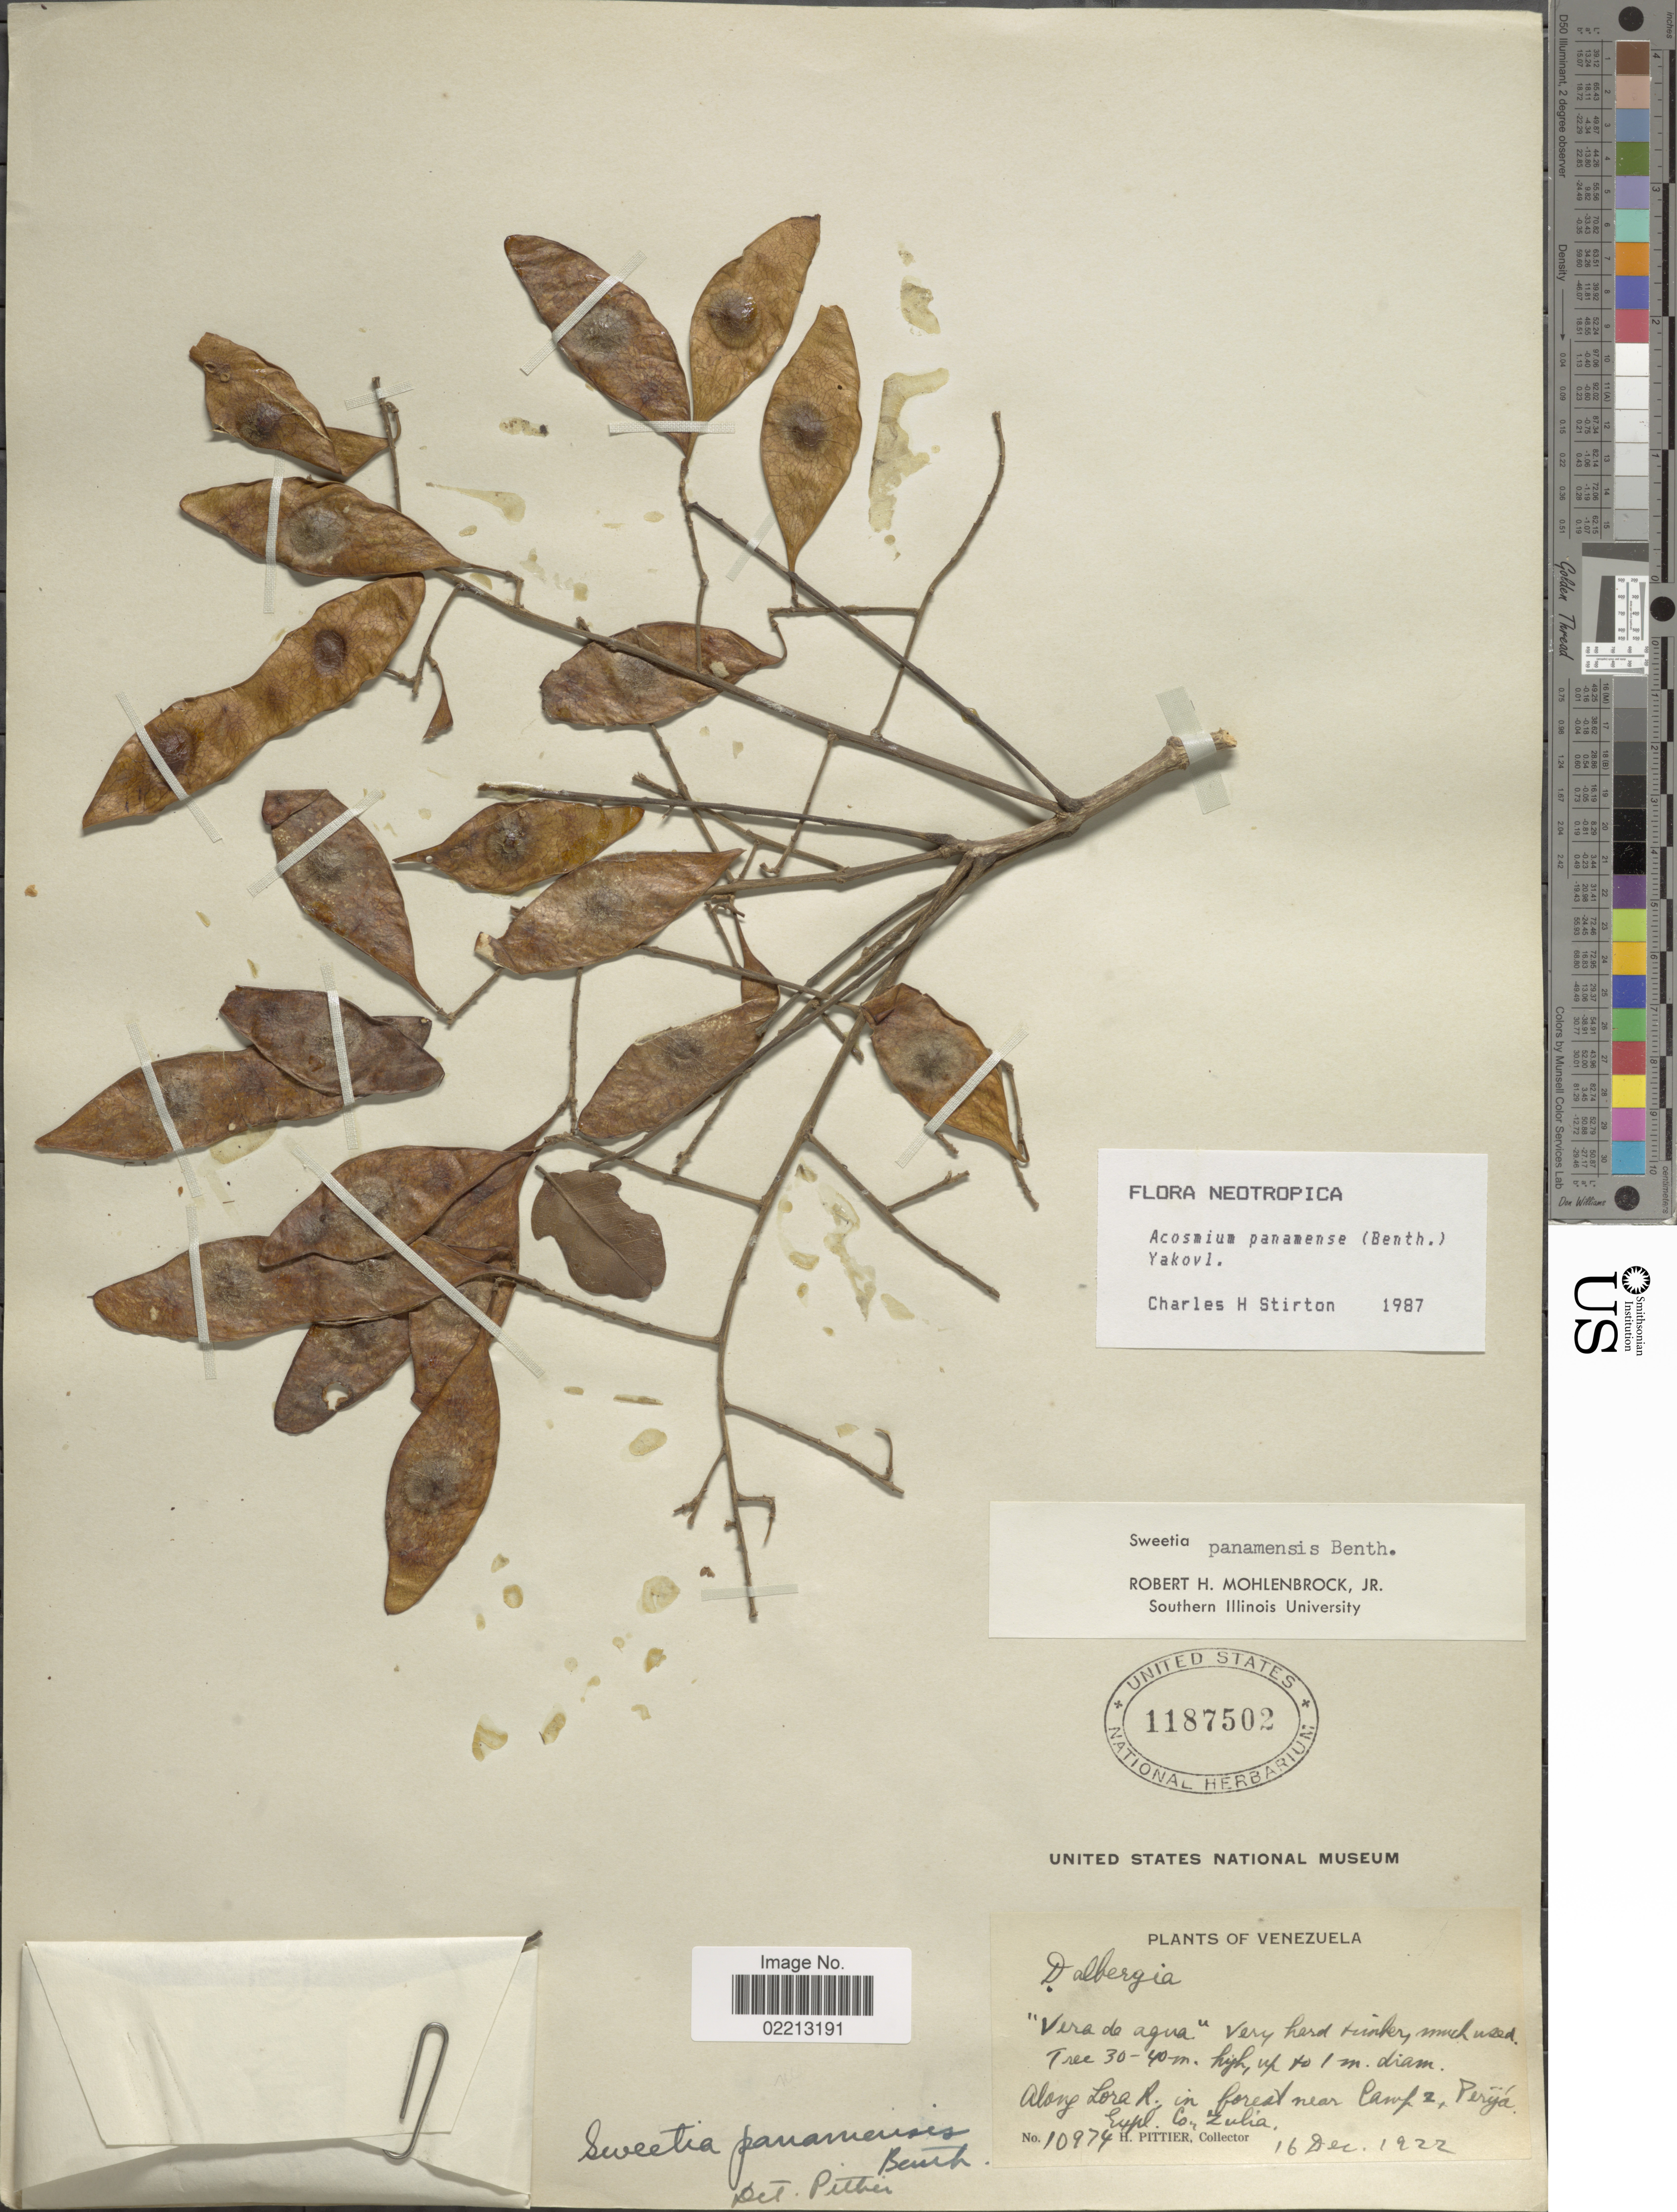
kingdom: Plantae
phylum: Tracheophyta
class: Magnoliopsida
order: Fabales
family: Fabaceae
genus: Acosmium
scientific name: Acosmium panamense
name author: (Benth.) Yakovlev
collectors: H. F. Pittier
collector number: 10974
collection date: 1922-12-16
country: Venezuela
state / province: Zulia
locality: Along Lora R. in forest near Camp 2, Perija Expl. Co.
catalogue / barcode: US 1187502